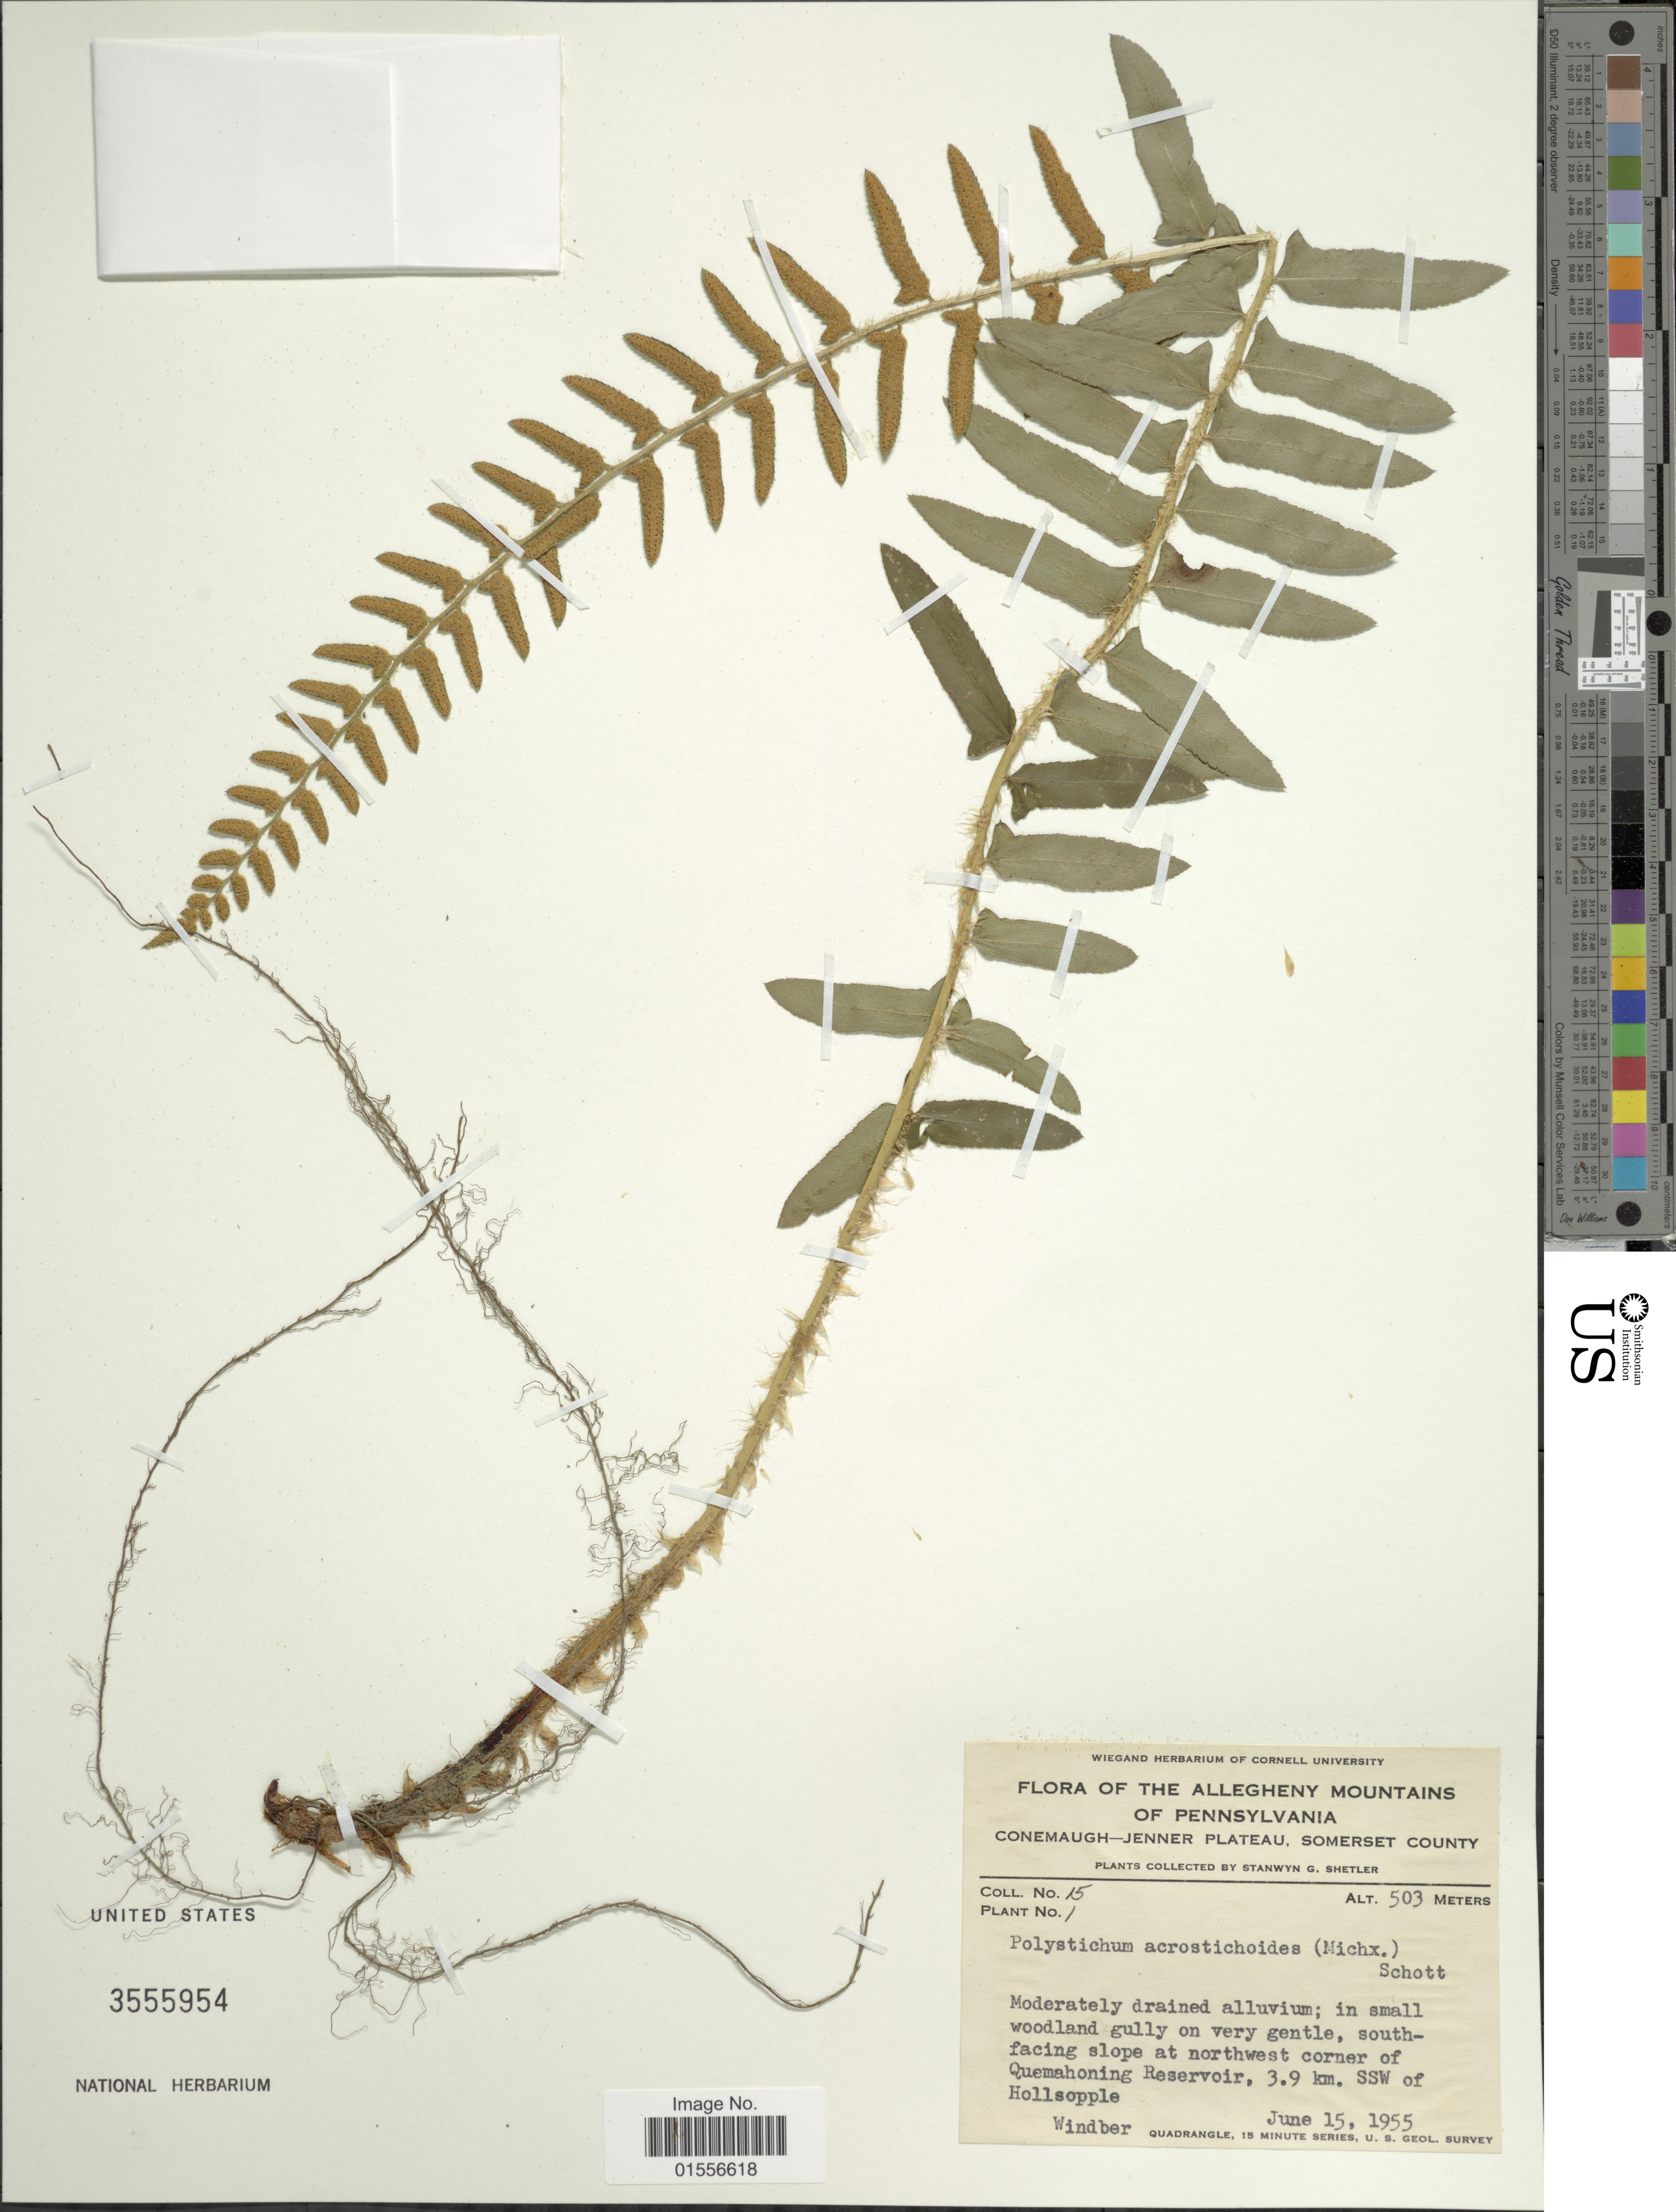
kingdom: Plantae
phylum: Tracheophyta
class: Polypodiopsida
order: Polypodiales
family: Dryopteridaceae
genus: Polystichum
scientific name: Polystichum acrostichoides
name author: (Michx.) Schott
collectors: S. Shetler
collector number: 15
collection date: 1955-06-15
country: United States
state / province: Pennsylvania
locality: The Allegheny Mountains, in small woodland gully on very gentle, south-facing slope at northwest corner of Quemahoning Reservoir, 3.9 km. SSW of Hollsopple, Windber.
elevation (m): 503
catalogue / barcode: US 3555954